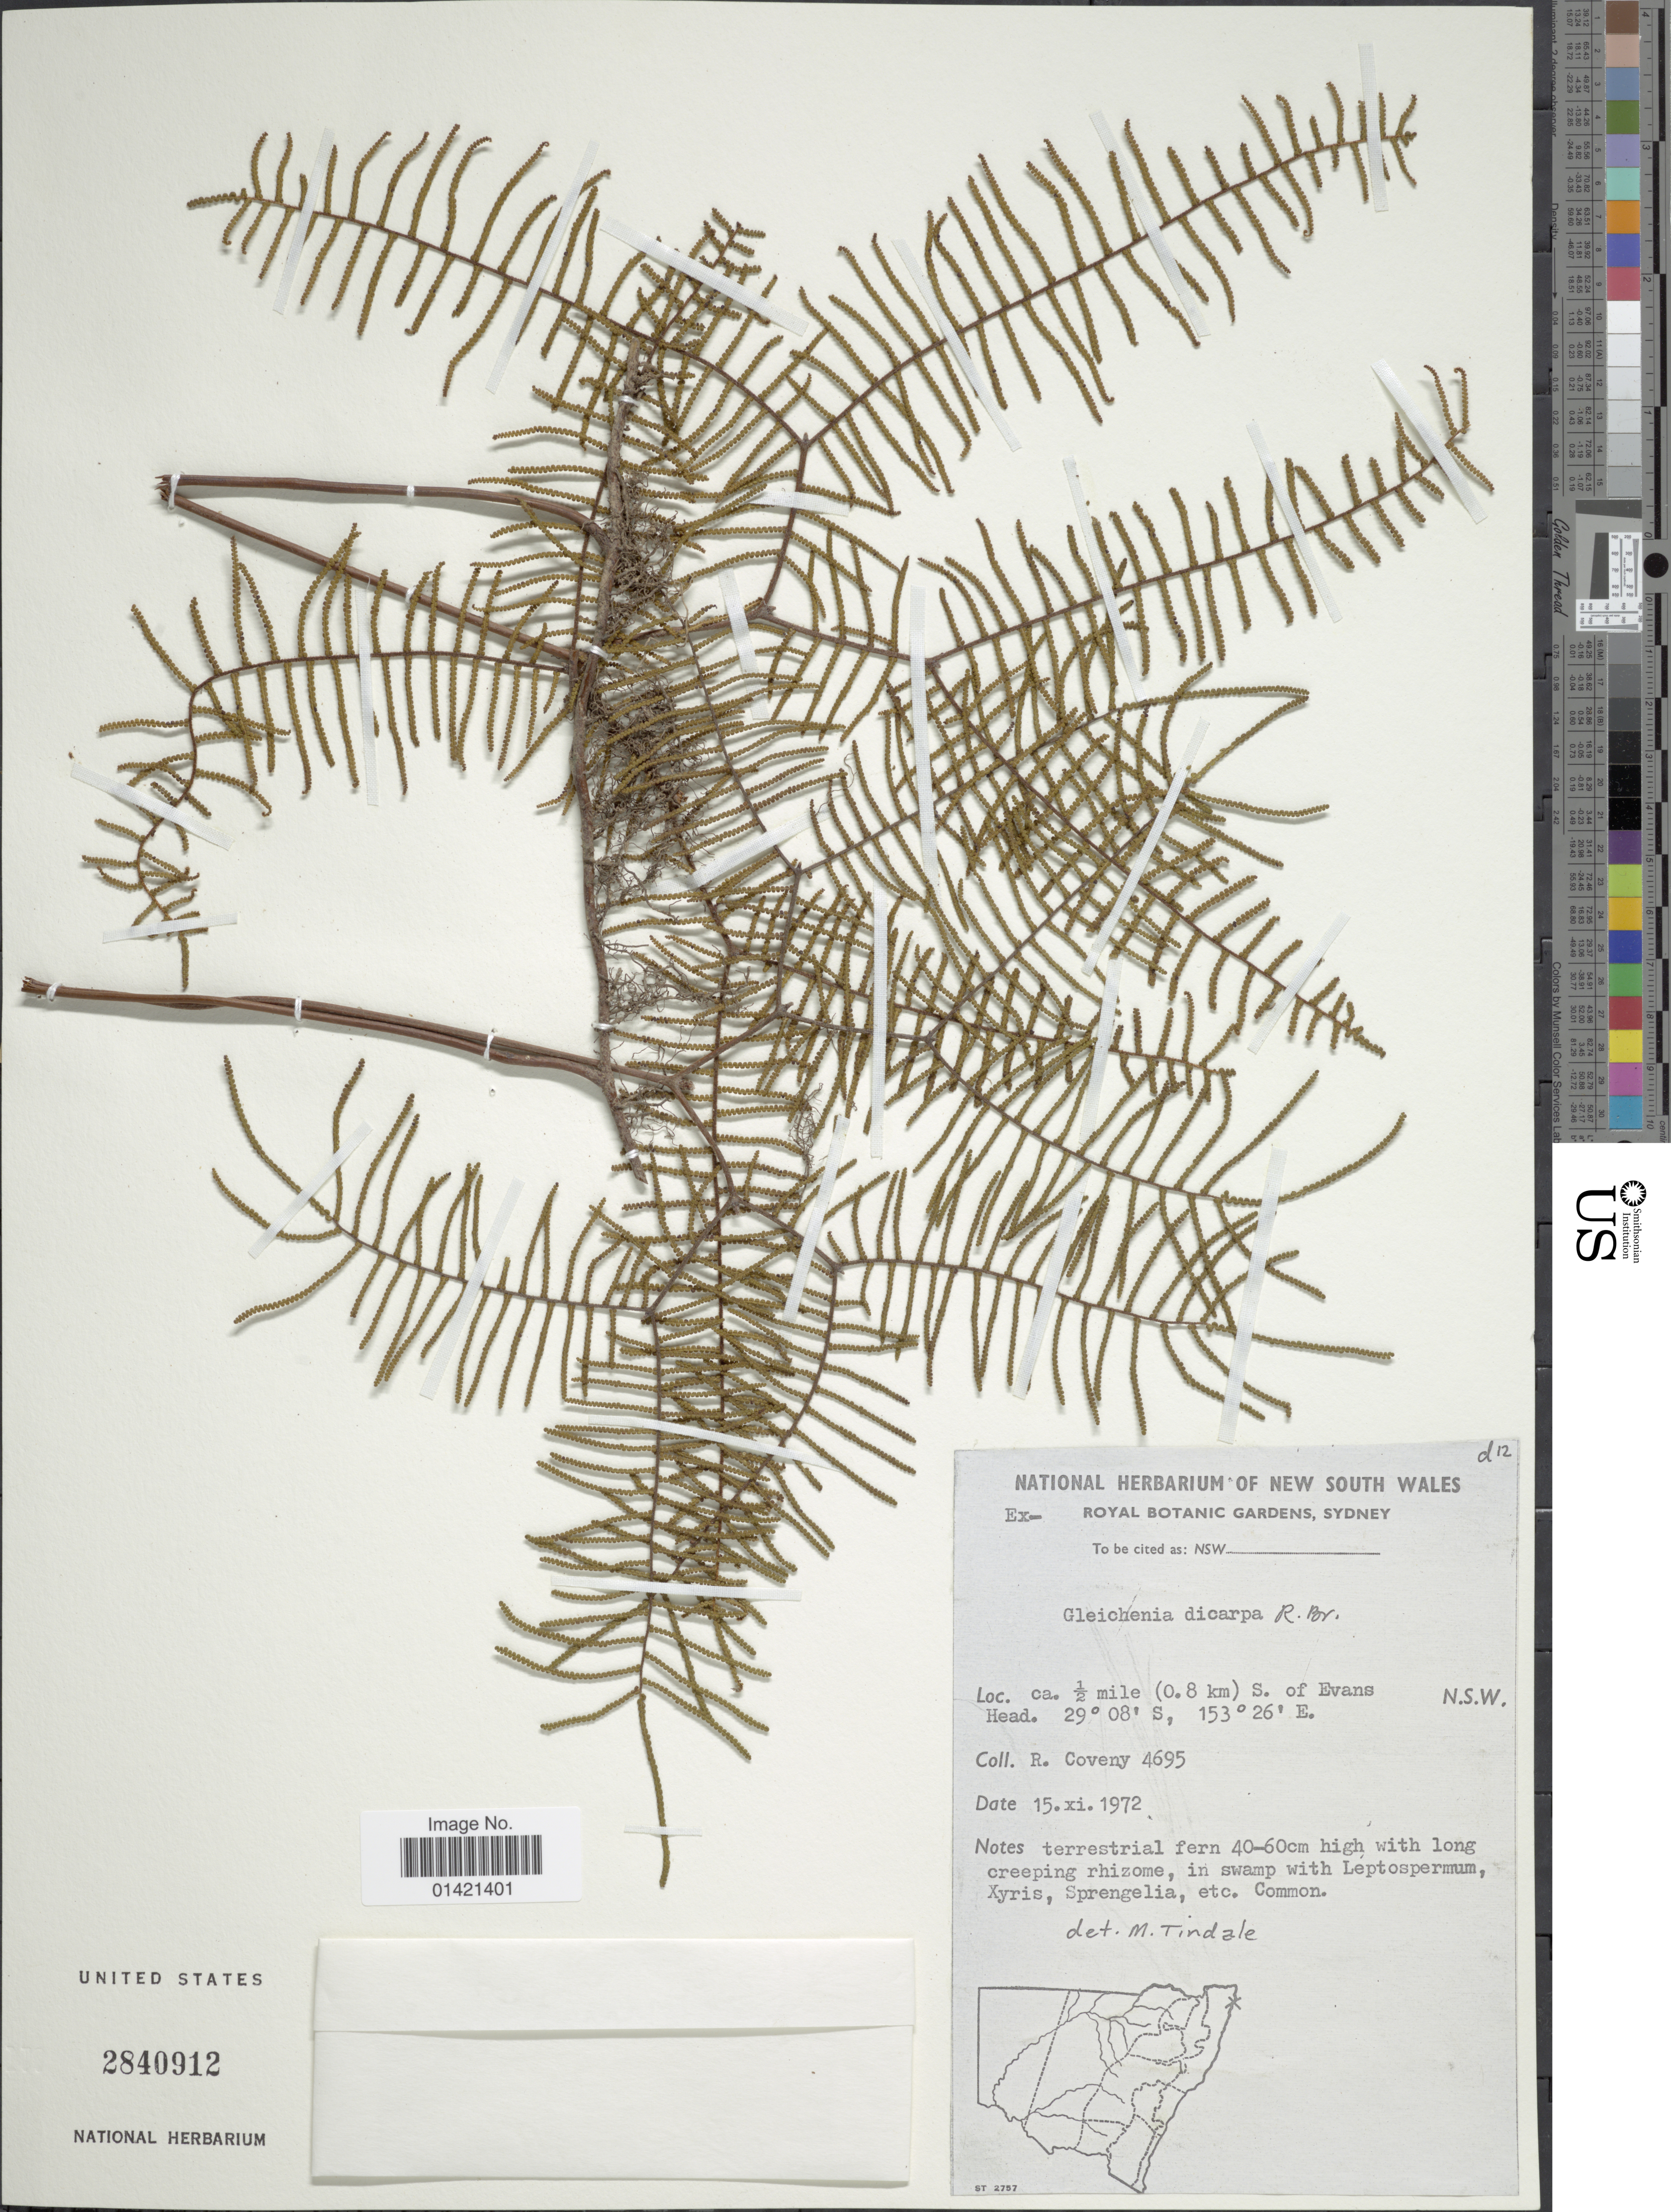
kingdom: Plantae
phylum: Tracheophyta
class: Polypodiopsida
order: Gleicheniales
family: Gleicheniaceae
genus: Gleichenia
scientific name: Gleichenia dicarpa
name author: R. Br.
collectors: R. Coveny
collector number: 4695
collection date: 1972-11-15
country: Australia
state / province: New South Wales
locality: Ca. 1/2 mile (0.8 km) S. of Evans Head.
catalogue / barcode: US 2840912